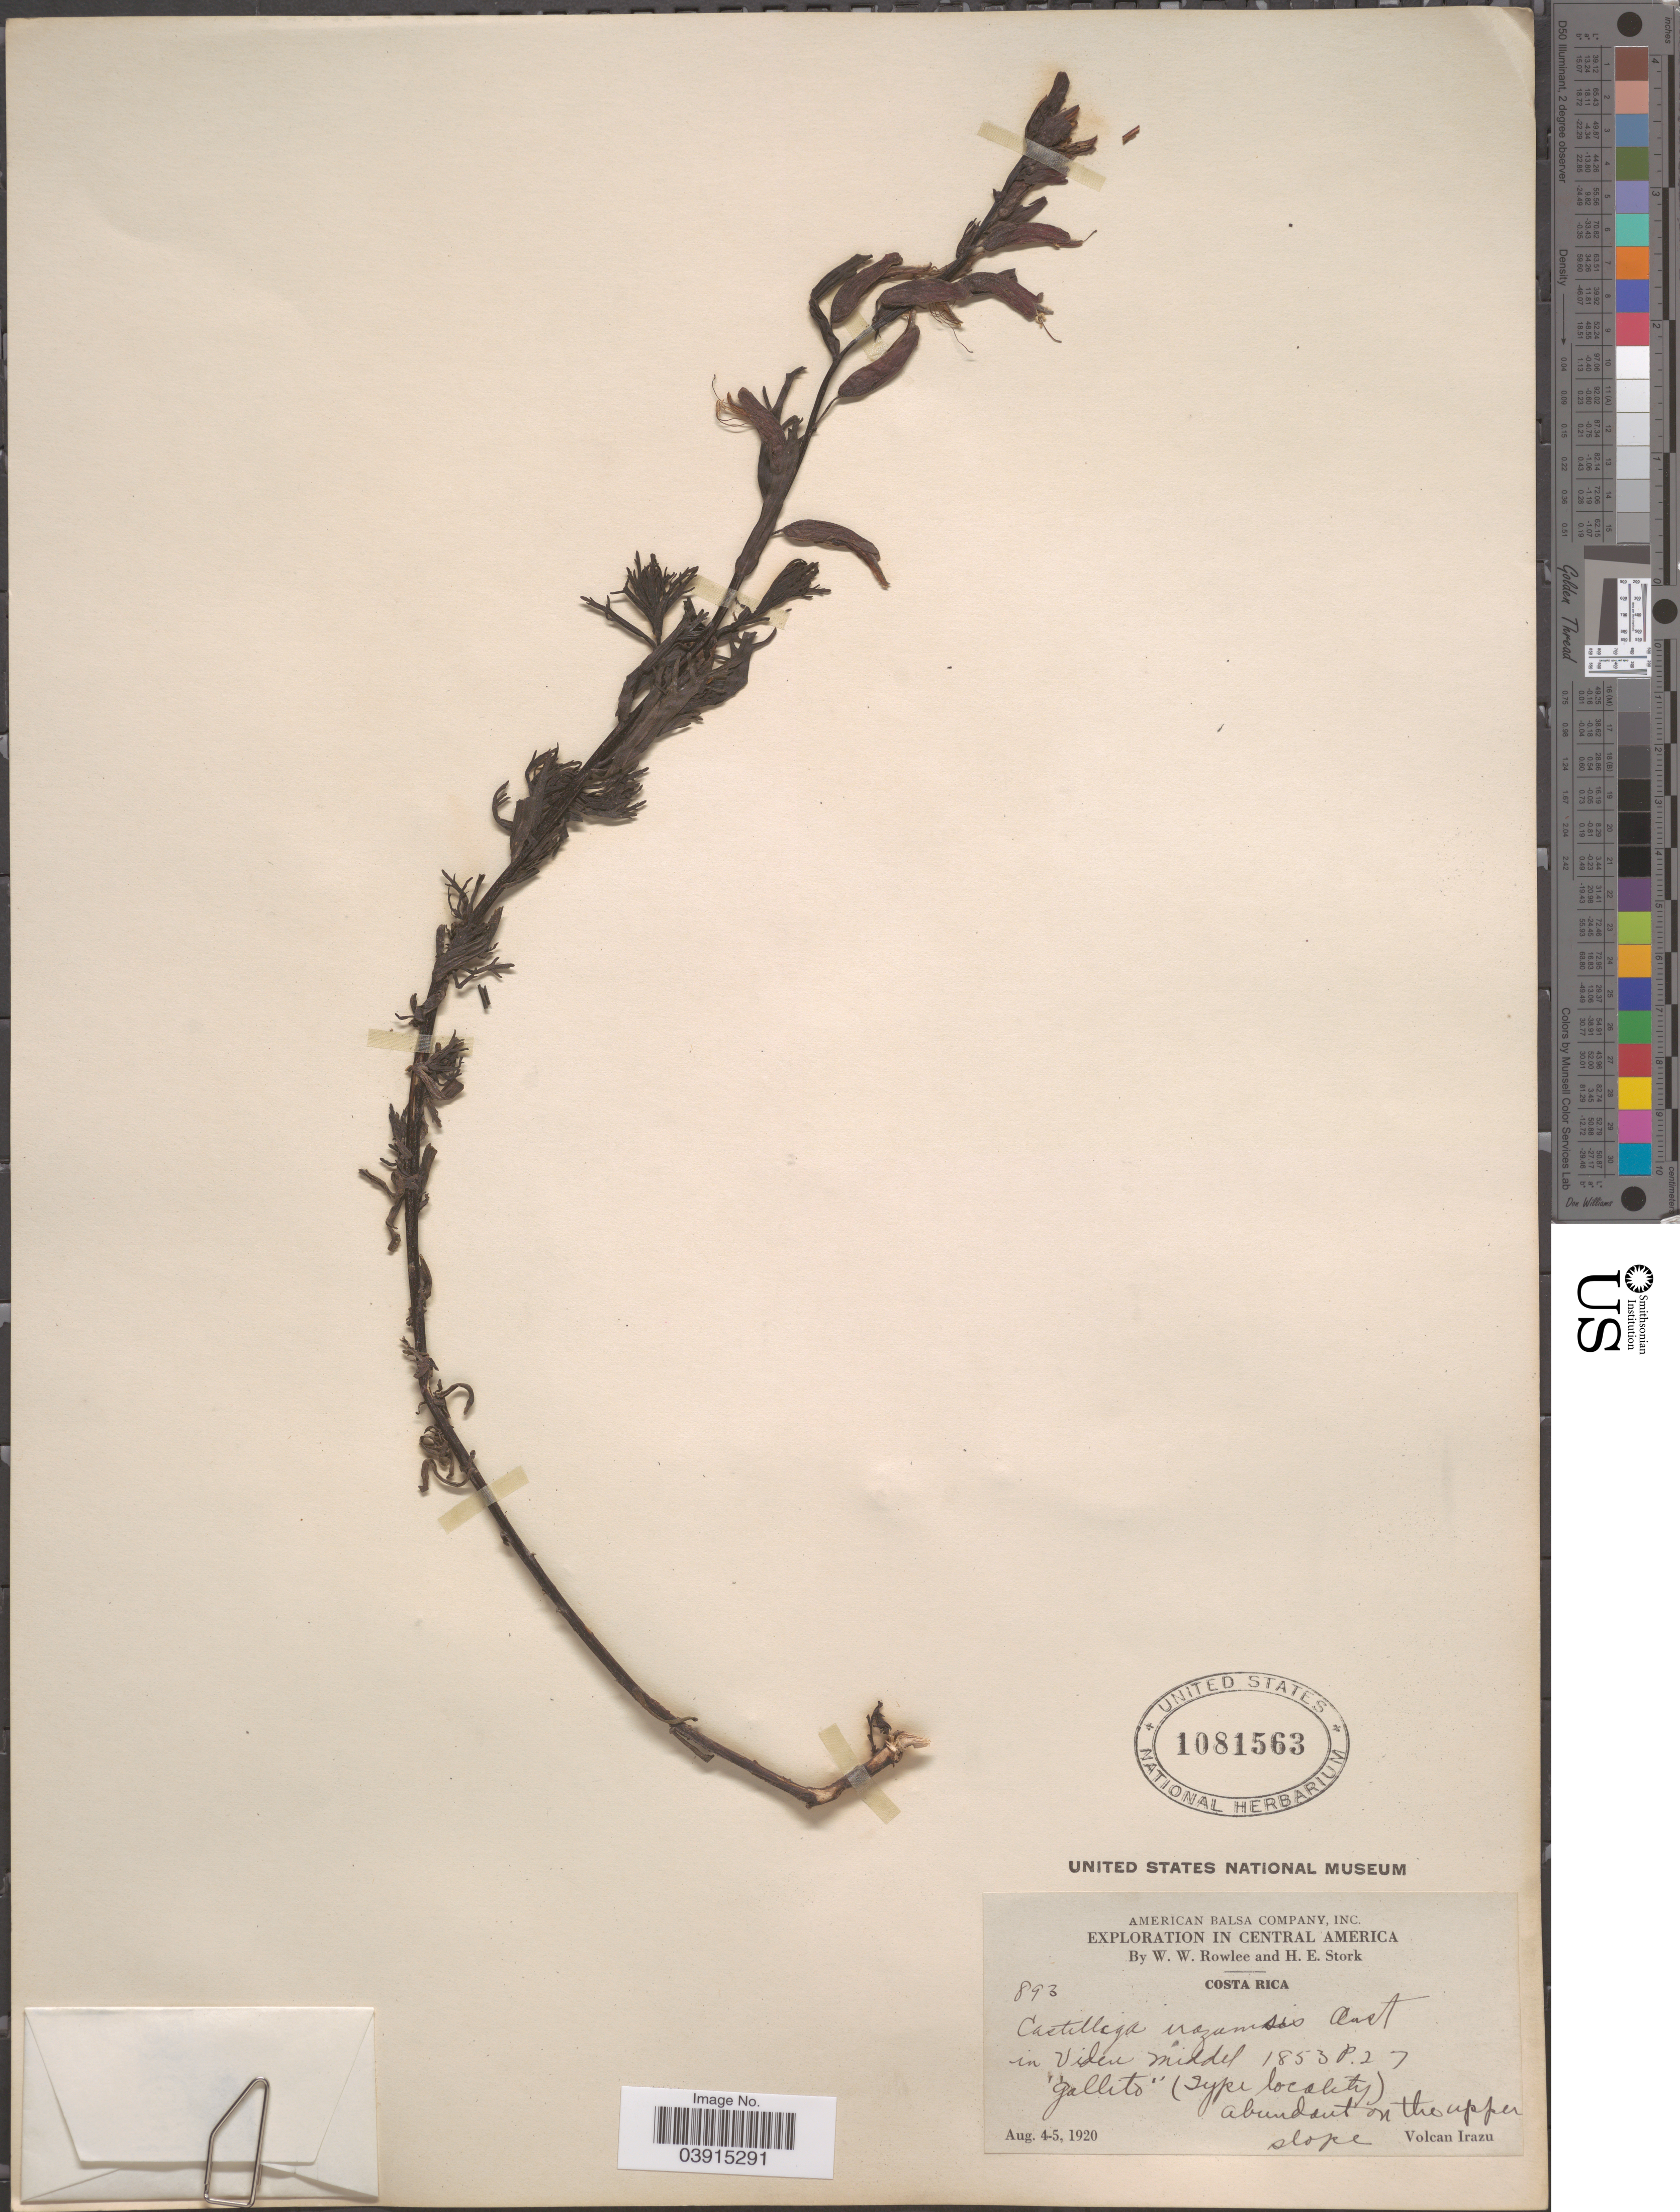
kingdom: Plantae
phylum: Tracheophyta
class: Magnoliopsida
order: Lamiales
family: Orobanchaceae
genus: Castilleja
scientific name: Castilleja irazuensis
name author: Oerst.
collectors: W. W. Rowlee & H. E. Stork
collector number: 893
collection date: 1920-08-04/1920-08-05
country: Costa Rica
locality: On the upper slope Volcan Irazu.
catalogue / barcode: US 1081563